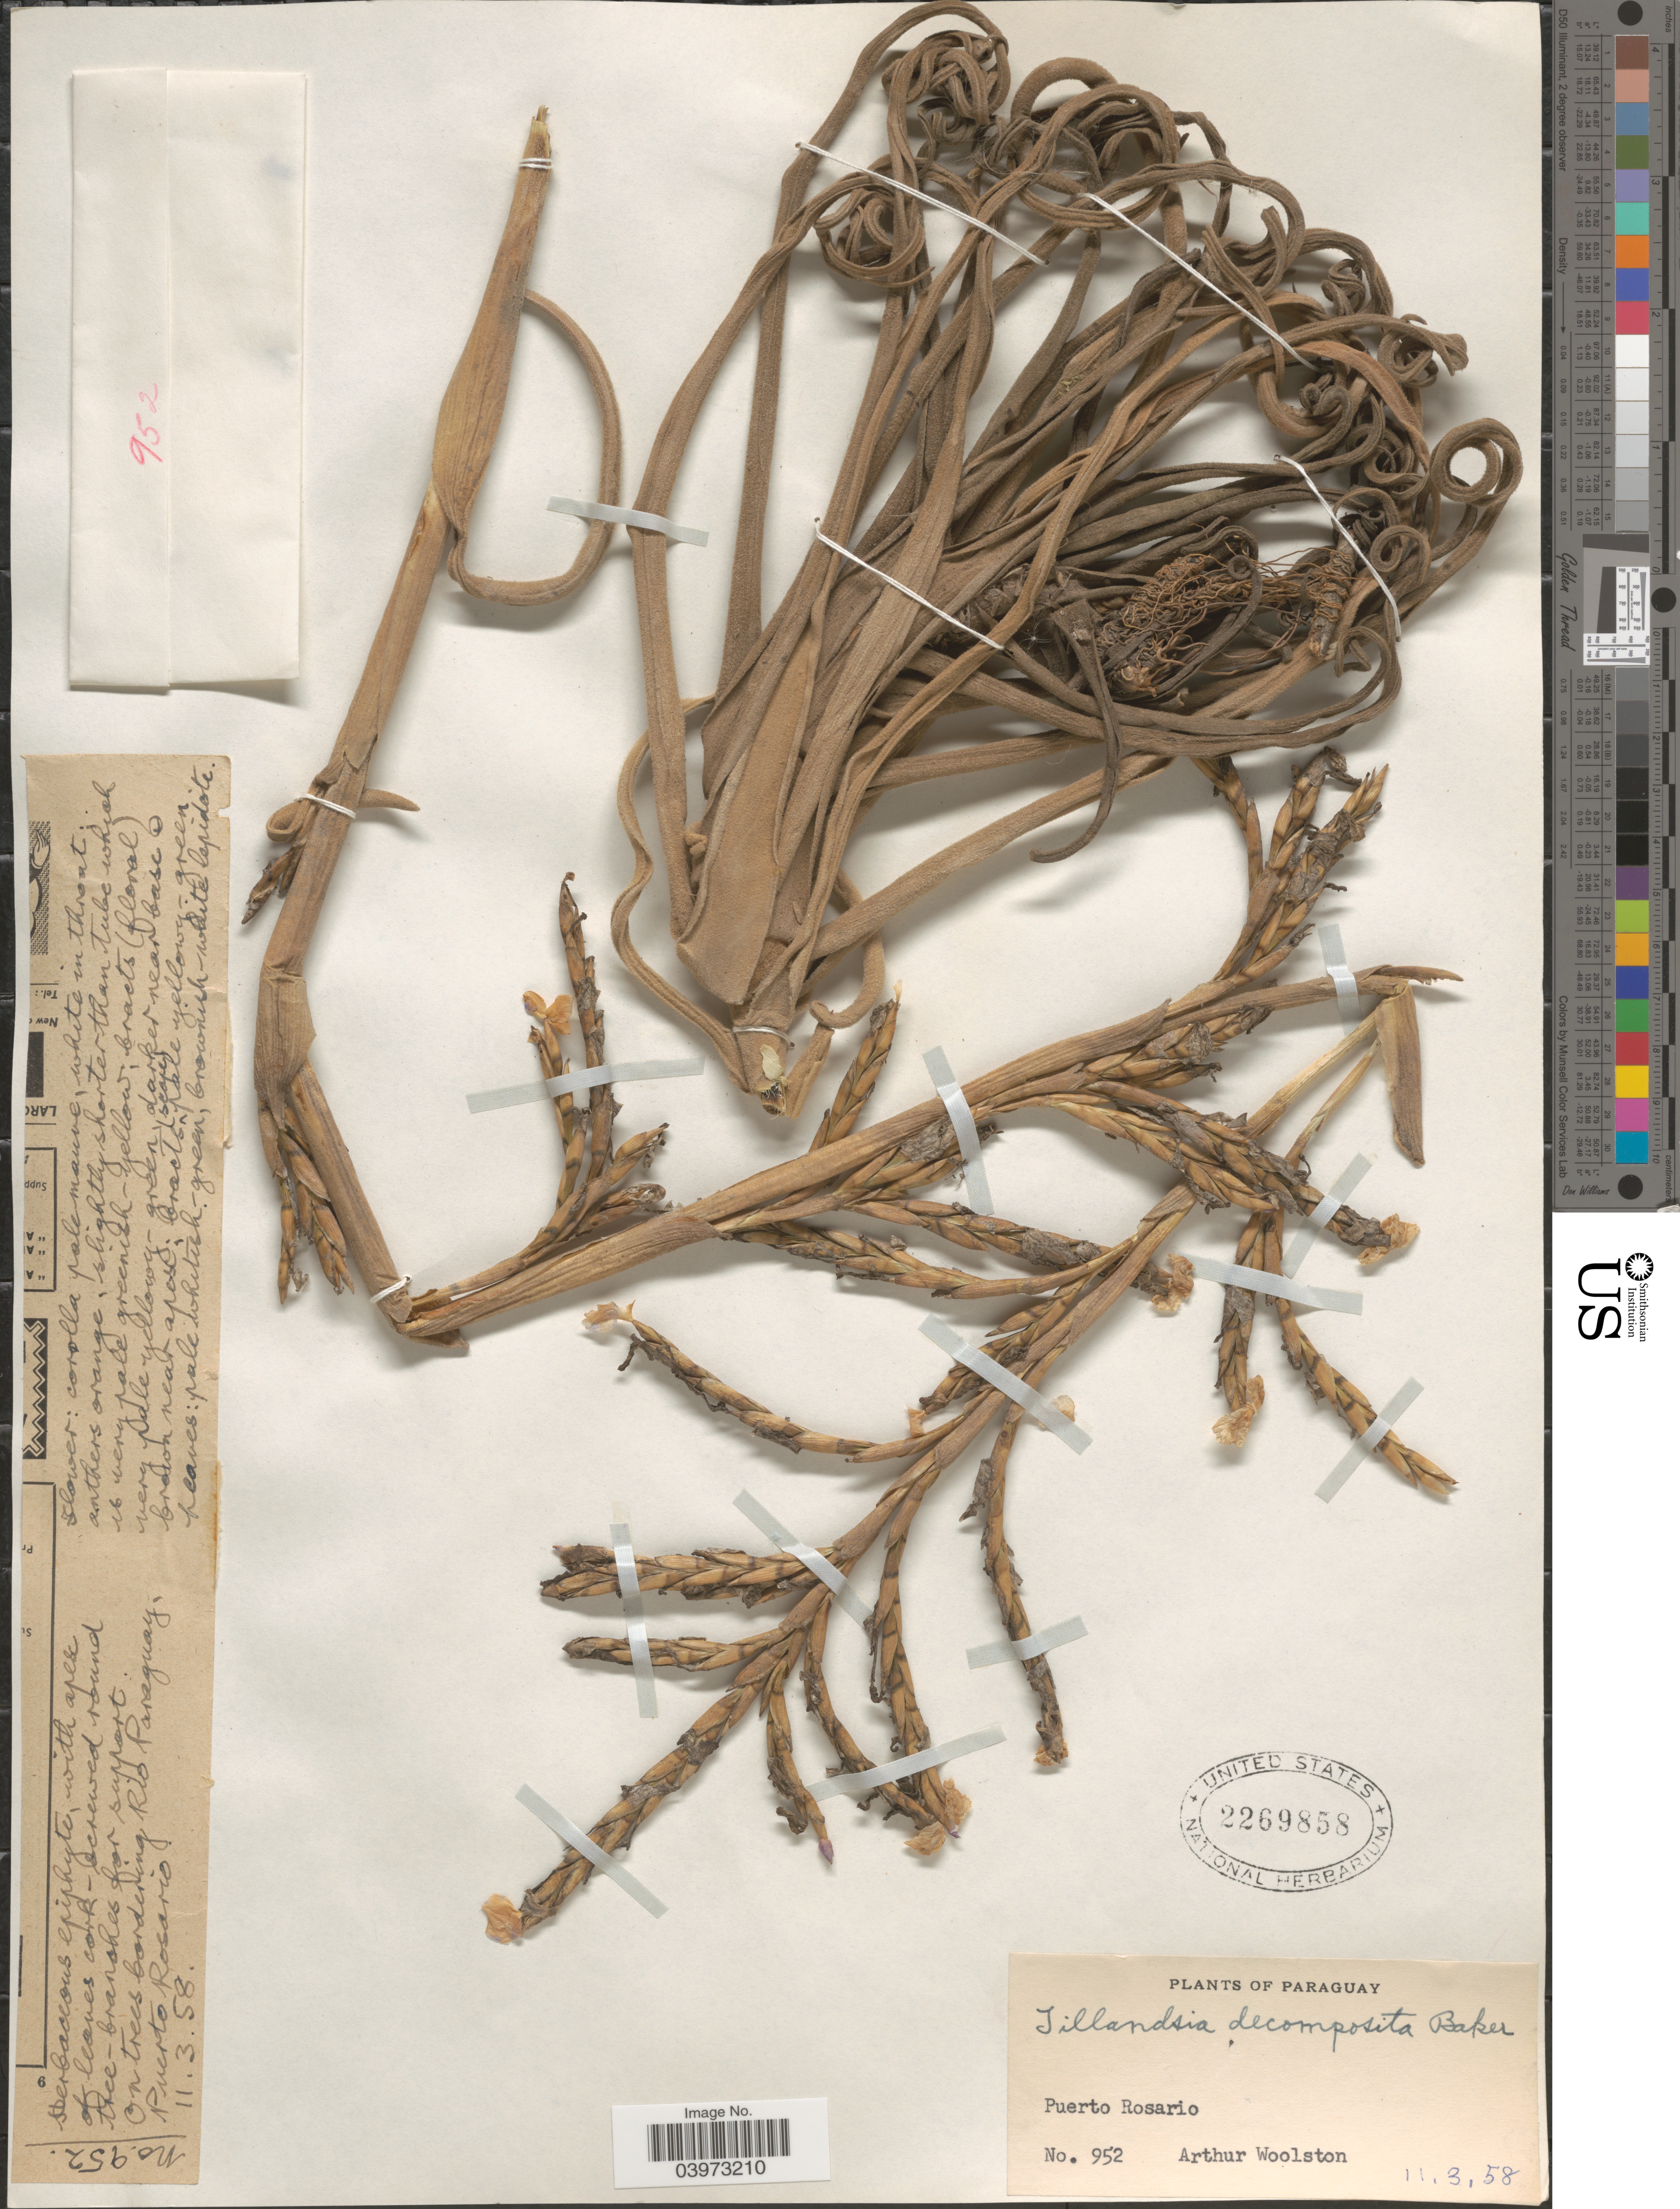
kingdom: Plantae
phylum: Tracheophyta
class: Liliopsida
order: Poales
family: Bromeliaceae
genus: Tillandsia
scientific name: Tillandsia duratii var. saxitilis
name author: (Hassl.) L.B. Sm.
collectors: A. L. Woolston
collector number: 952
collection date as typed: Transcribed d/m/y: 11/3/58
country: Paraguay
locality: On trees bordering Rio Paraguay, Puerto Rosario.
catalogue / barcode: US 2269858